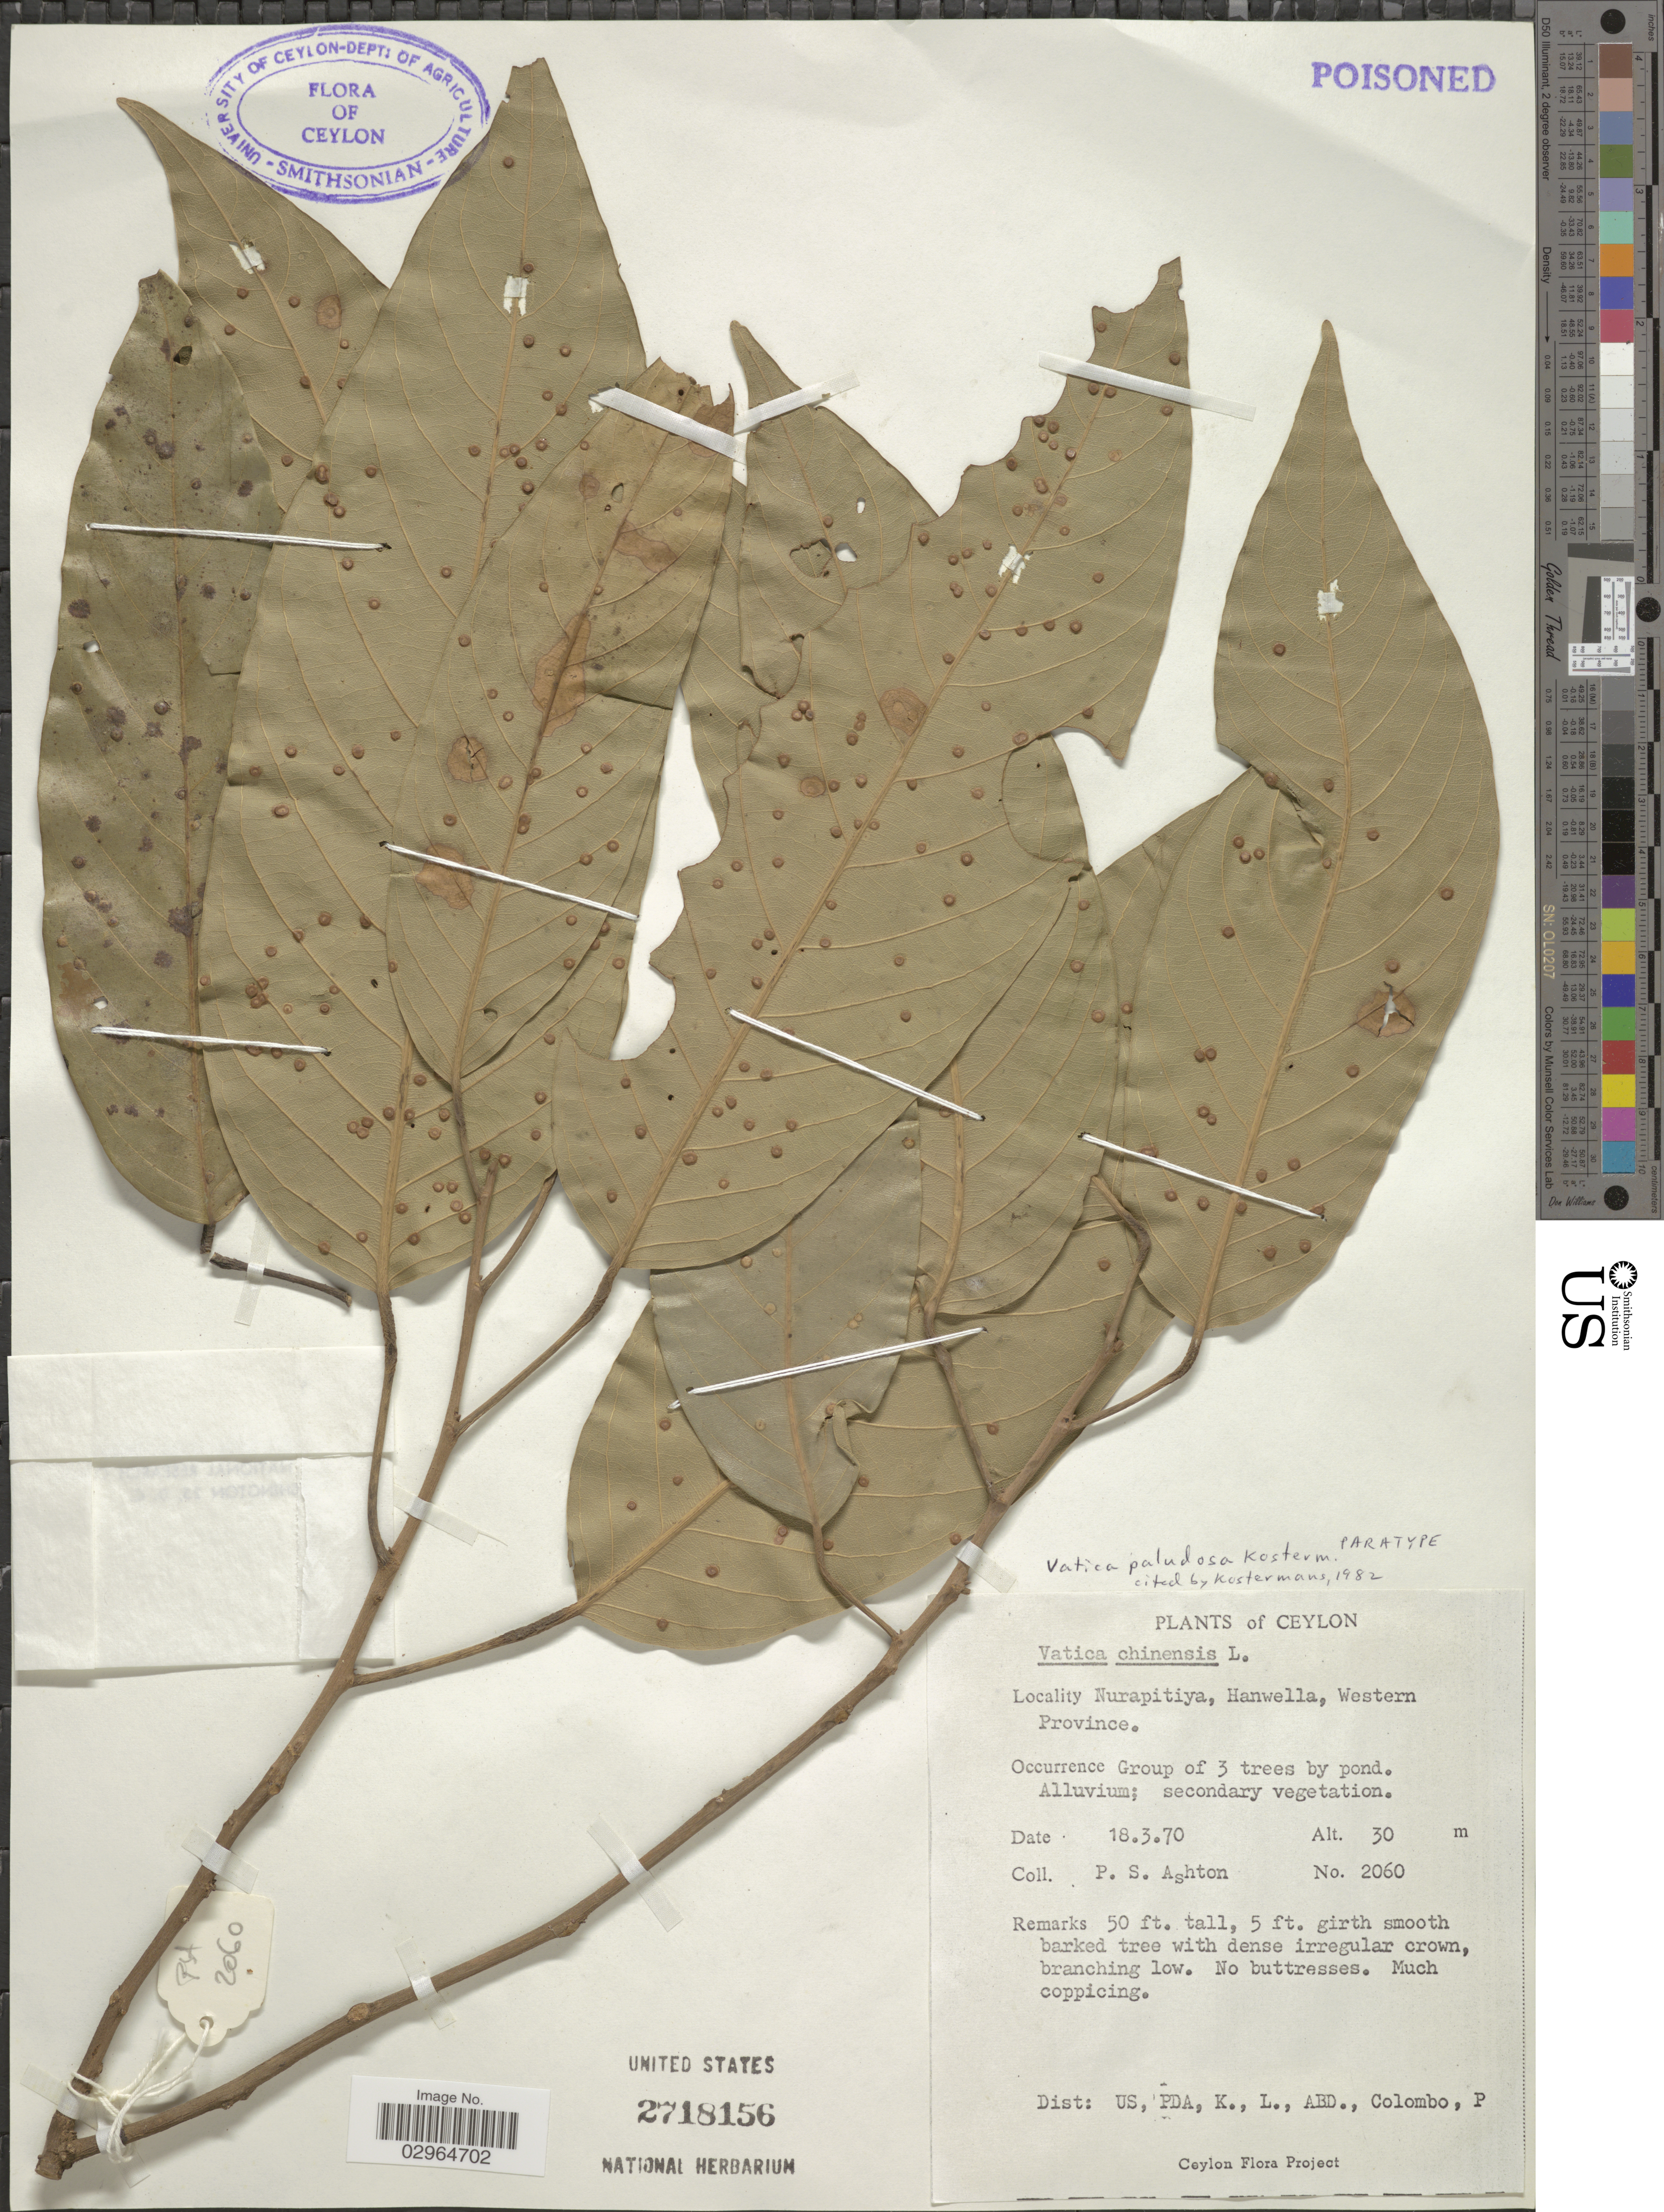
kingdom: Plantae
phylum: Tracheophyta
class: Magnoliopsida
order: Malvales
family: Dipterocarpaceae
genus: Vatica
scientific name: Vatica paludosa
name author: Kosterm.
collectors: P. S. Ashton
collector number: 2060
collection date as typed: Transcribed d/m/y: 18/3/70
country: Sri Lanka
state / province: Western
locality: Ceylon. Nurapitiya, Hanwella.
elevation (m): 30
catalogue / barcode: US 2718156